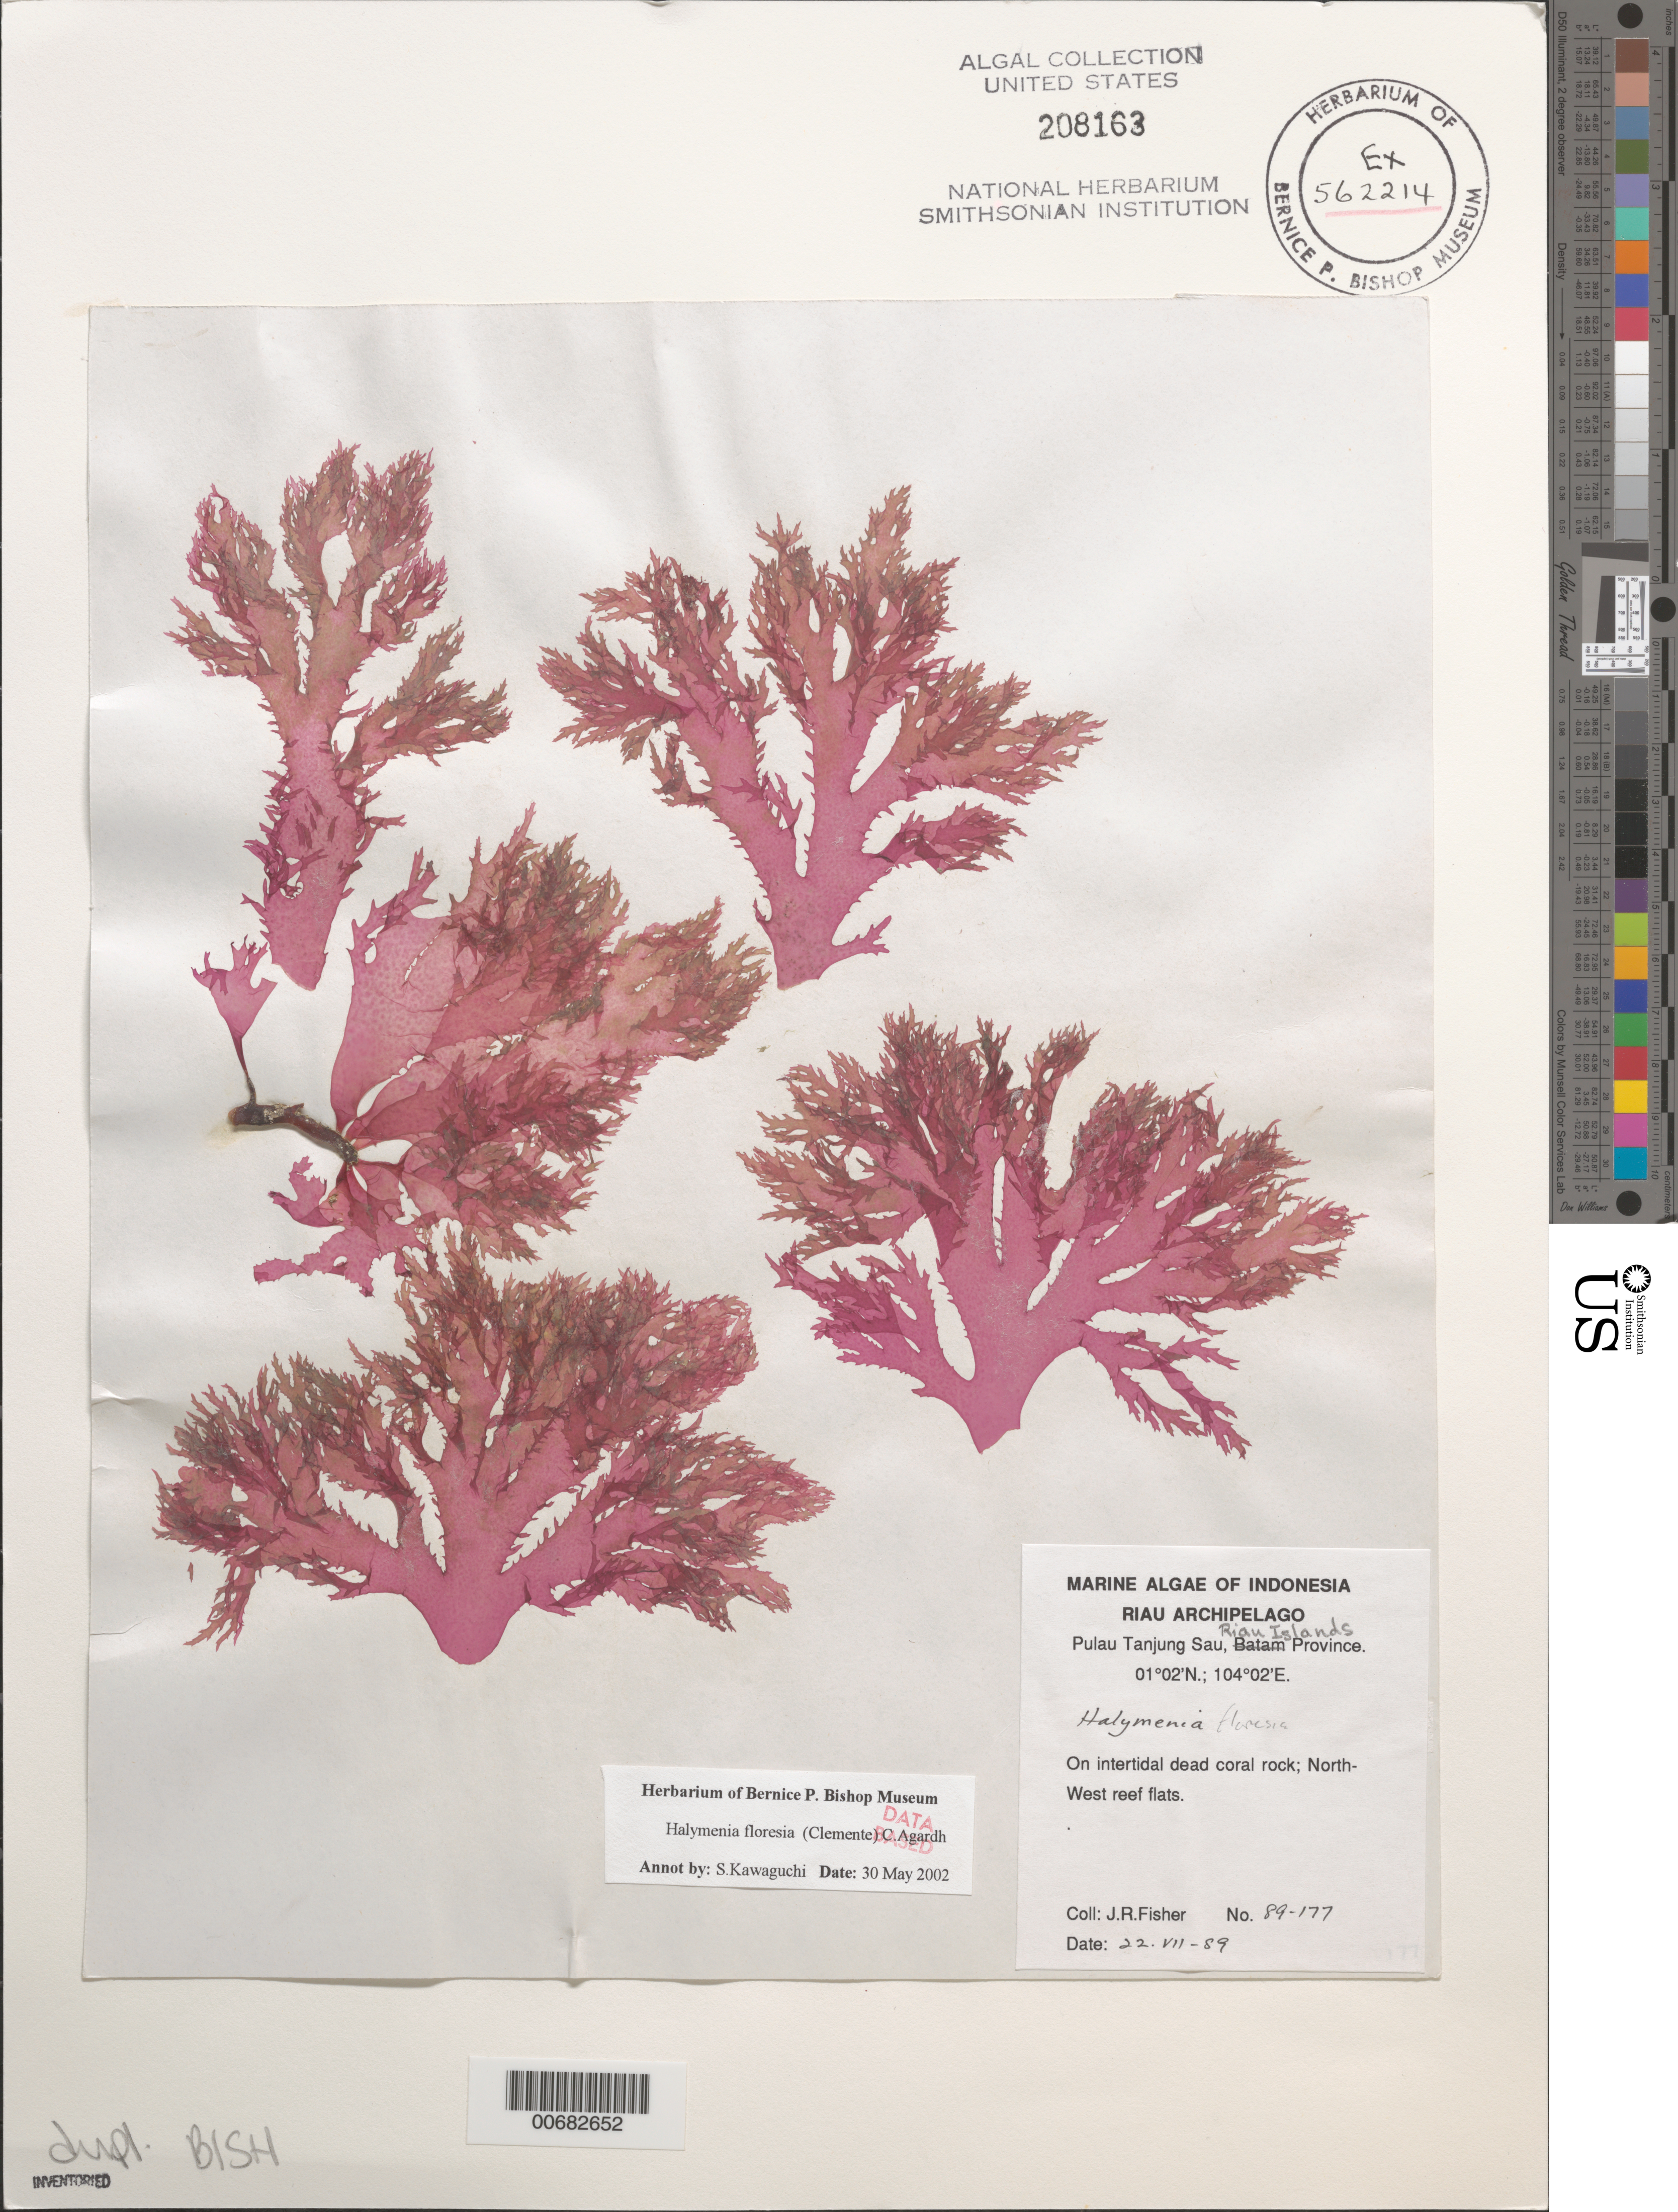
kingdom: Plantae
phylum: Rhodophyta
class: Florideophyceae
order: Halymeniales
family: Halymeniaceae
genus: Halymenia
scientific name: Halymenia floresii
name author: (Clemente) C. Agardh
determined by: Kawaguchi, S.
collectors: J. Fisher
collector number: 89-177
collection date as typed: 22 Jul 1989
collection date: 1989-07-22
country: Indonesia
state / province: Sumatra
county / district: Riau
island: Pulau Tanjung Sau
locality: North-West Reef flats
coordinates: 01 02' N, 104 02' E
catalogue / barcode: US 208163